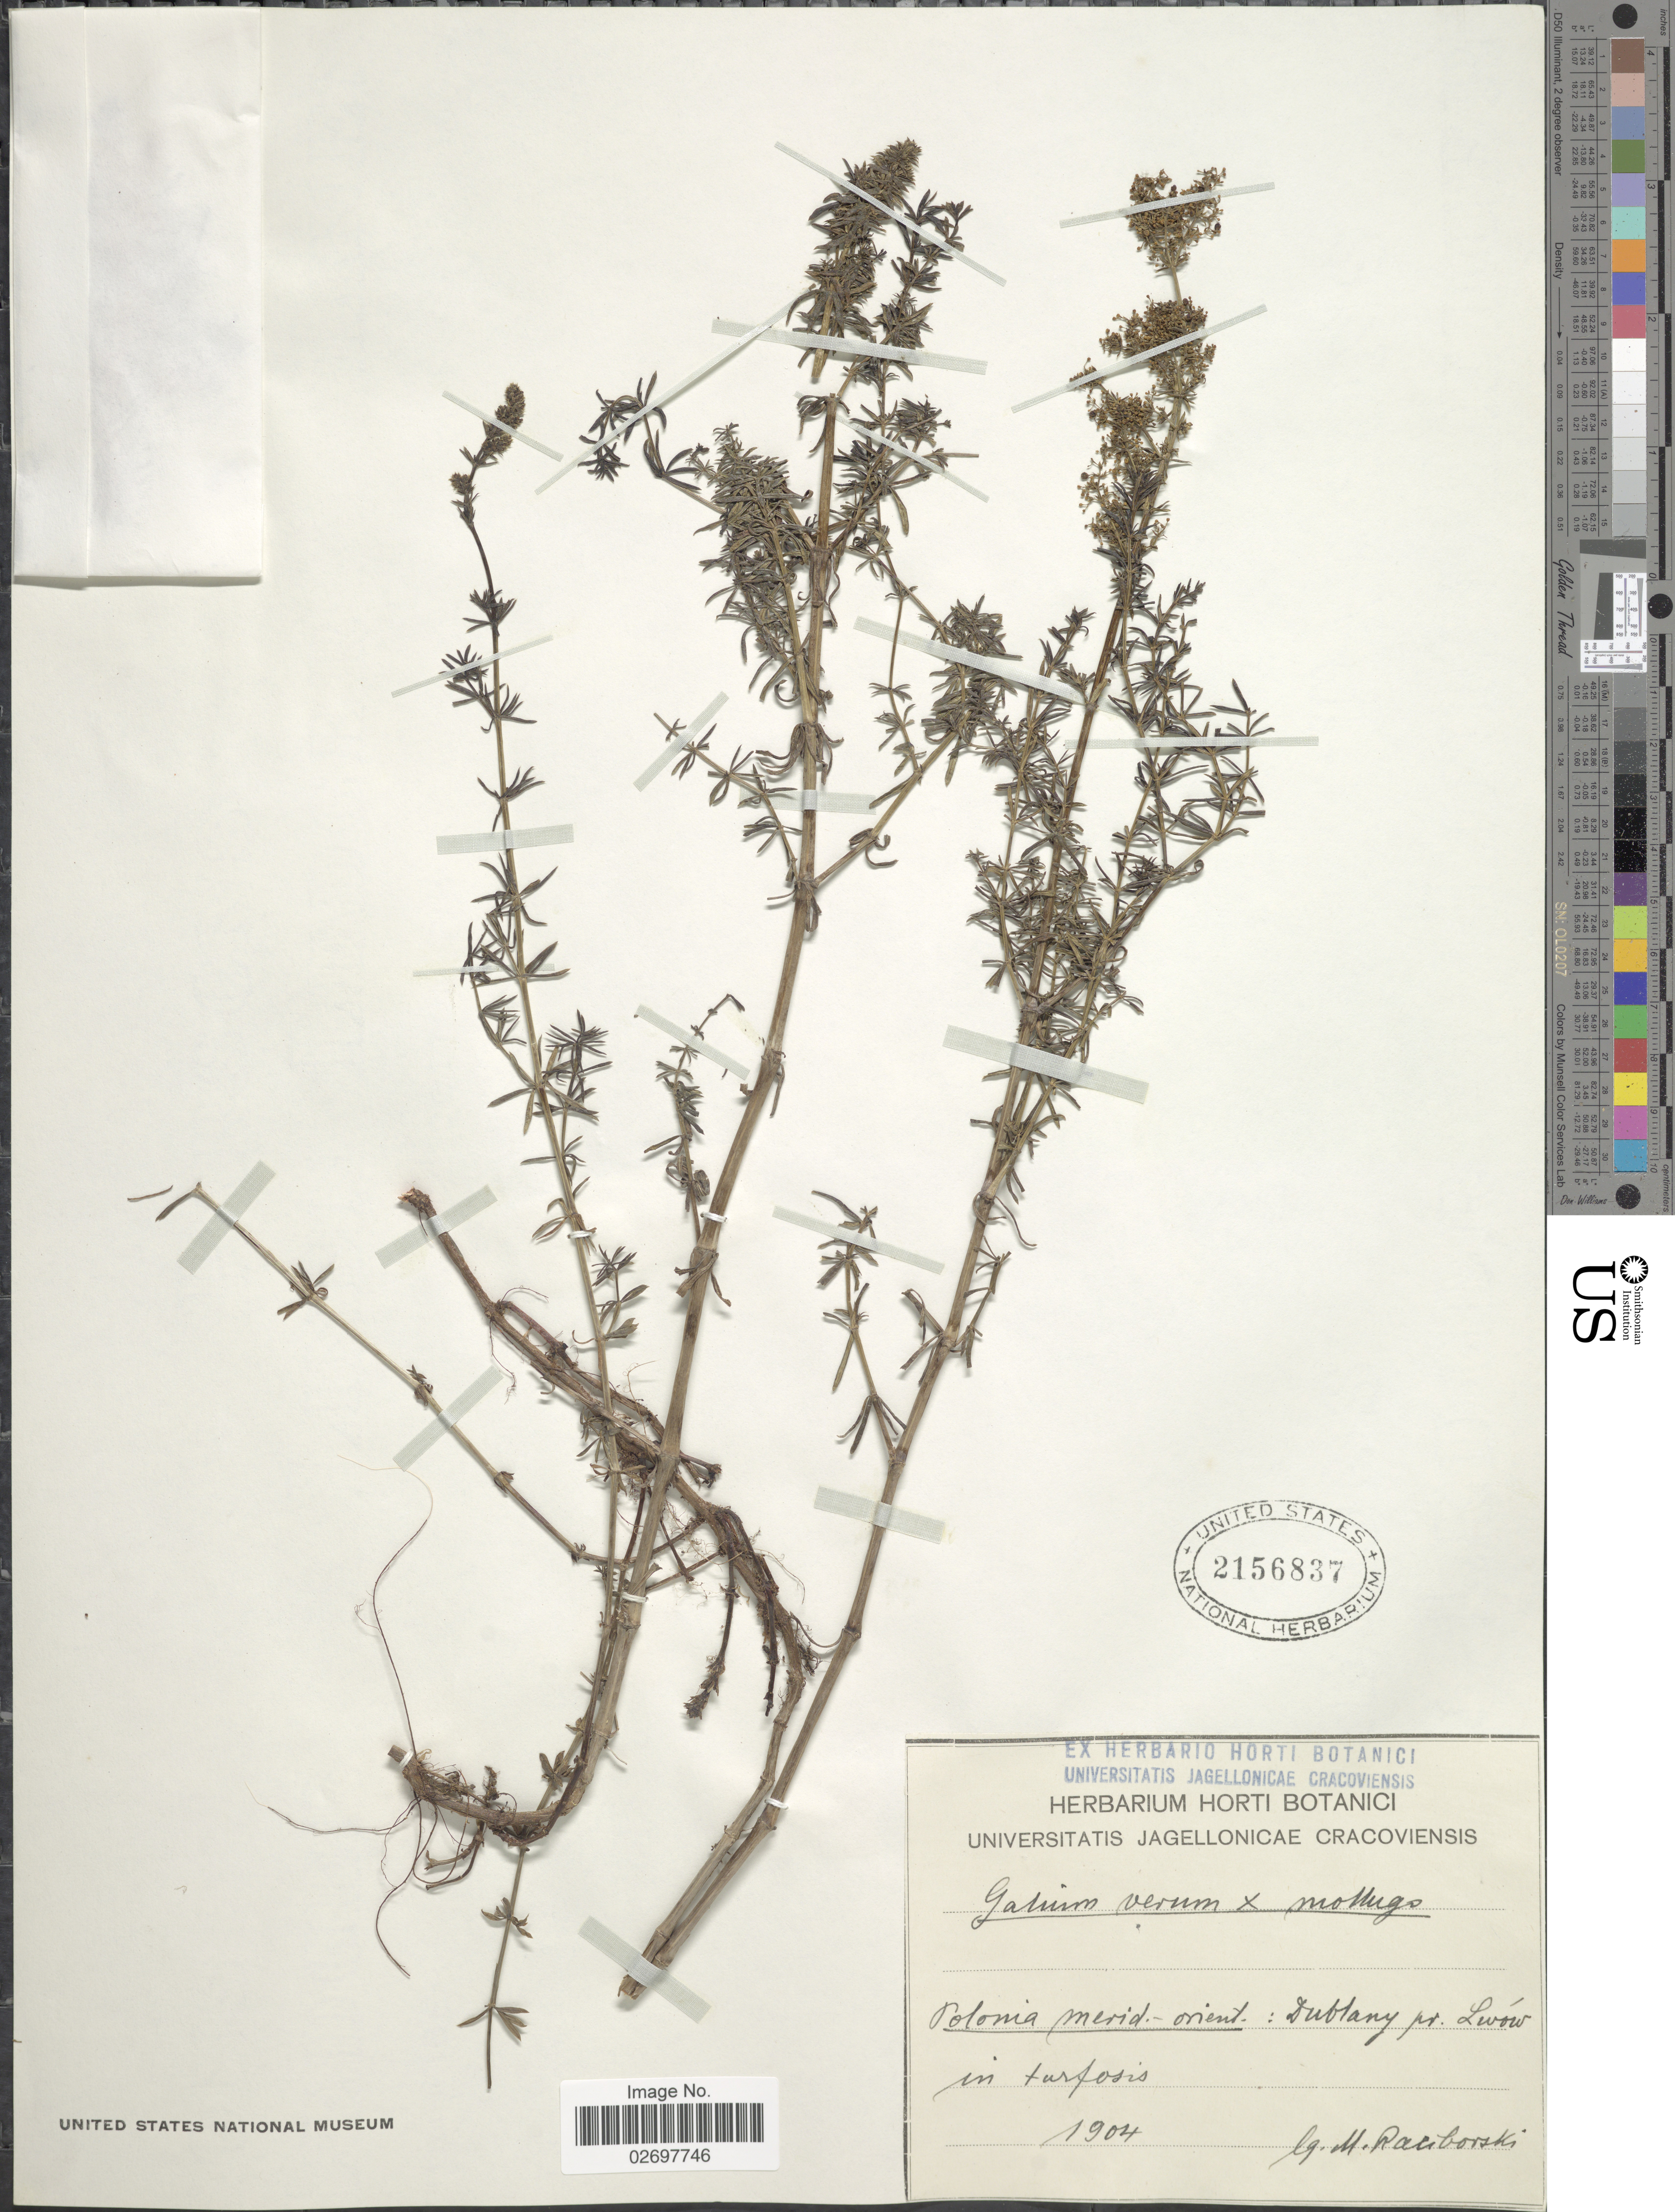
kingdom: Plantae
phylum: Tracheophyta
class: Magnoliopsida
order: Gentianales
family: Rubiaceae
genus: Galium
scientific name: Galium verum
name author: L.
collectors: M. Raciborski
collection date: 1904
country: Poland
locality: Plonia merid-orient.: Dublany pr. Lwow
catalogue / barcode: US 2156837